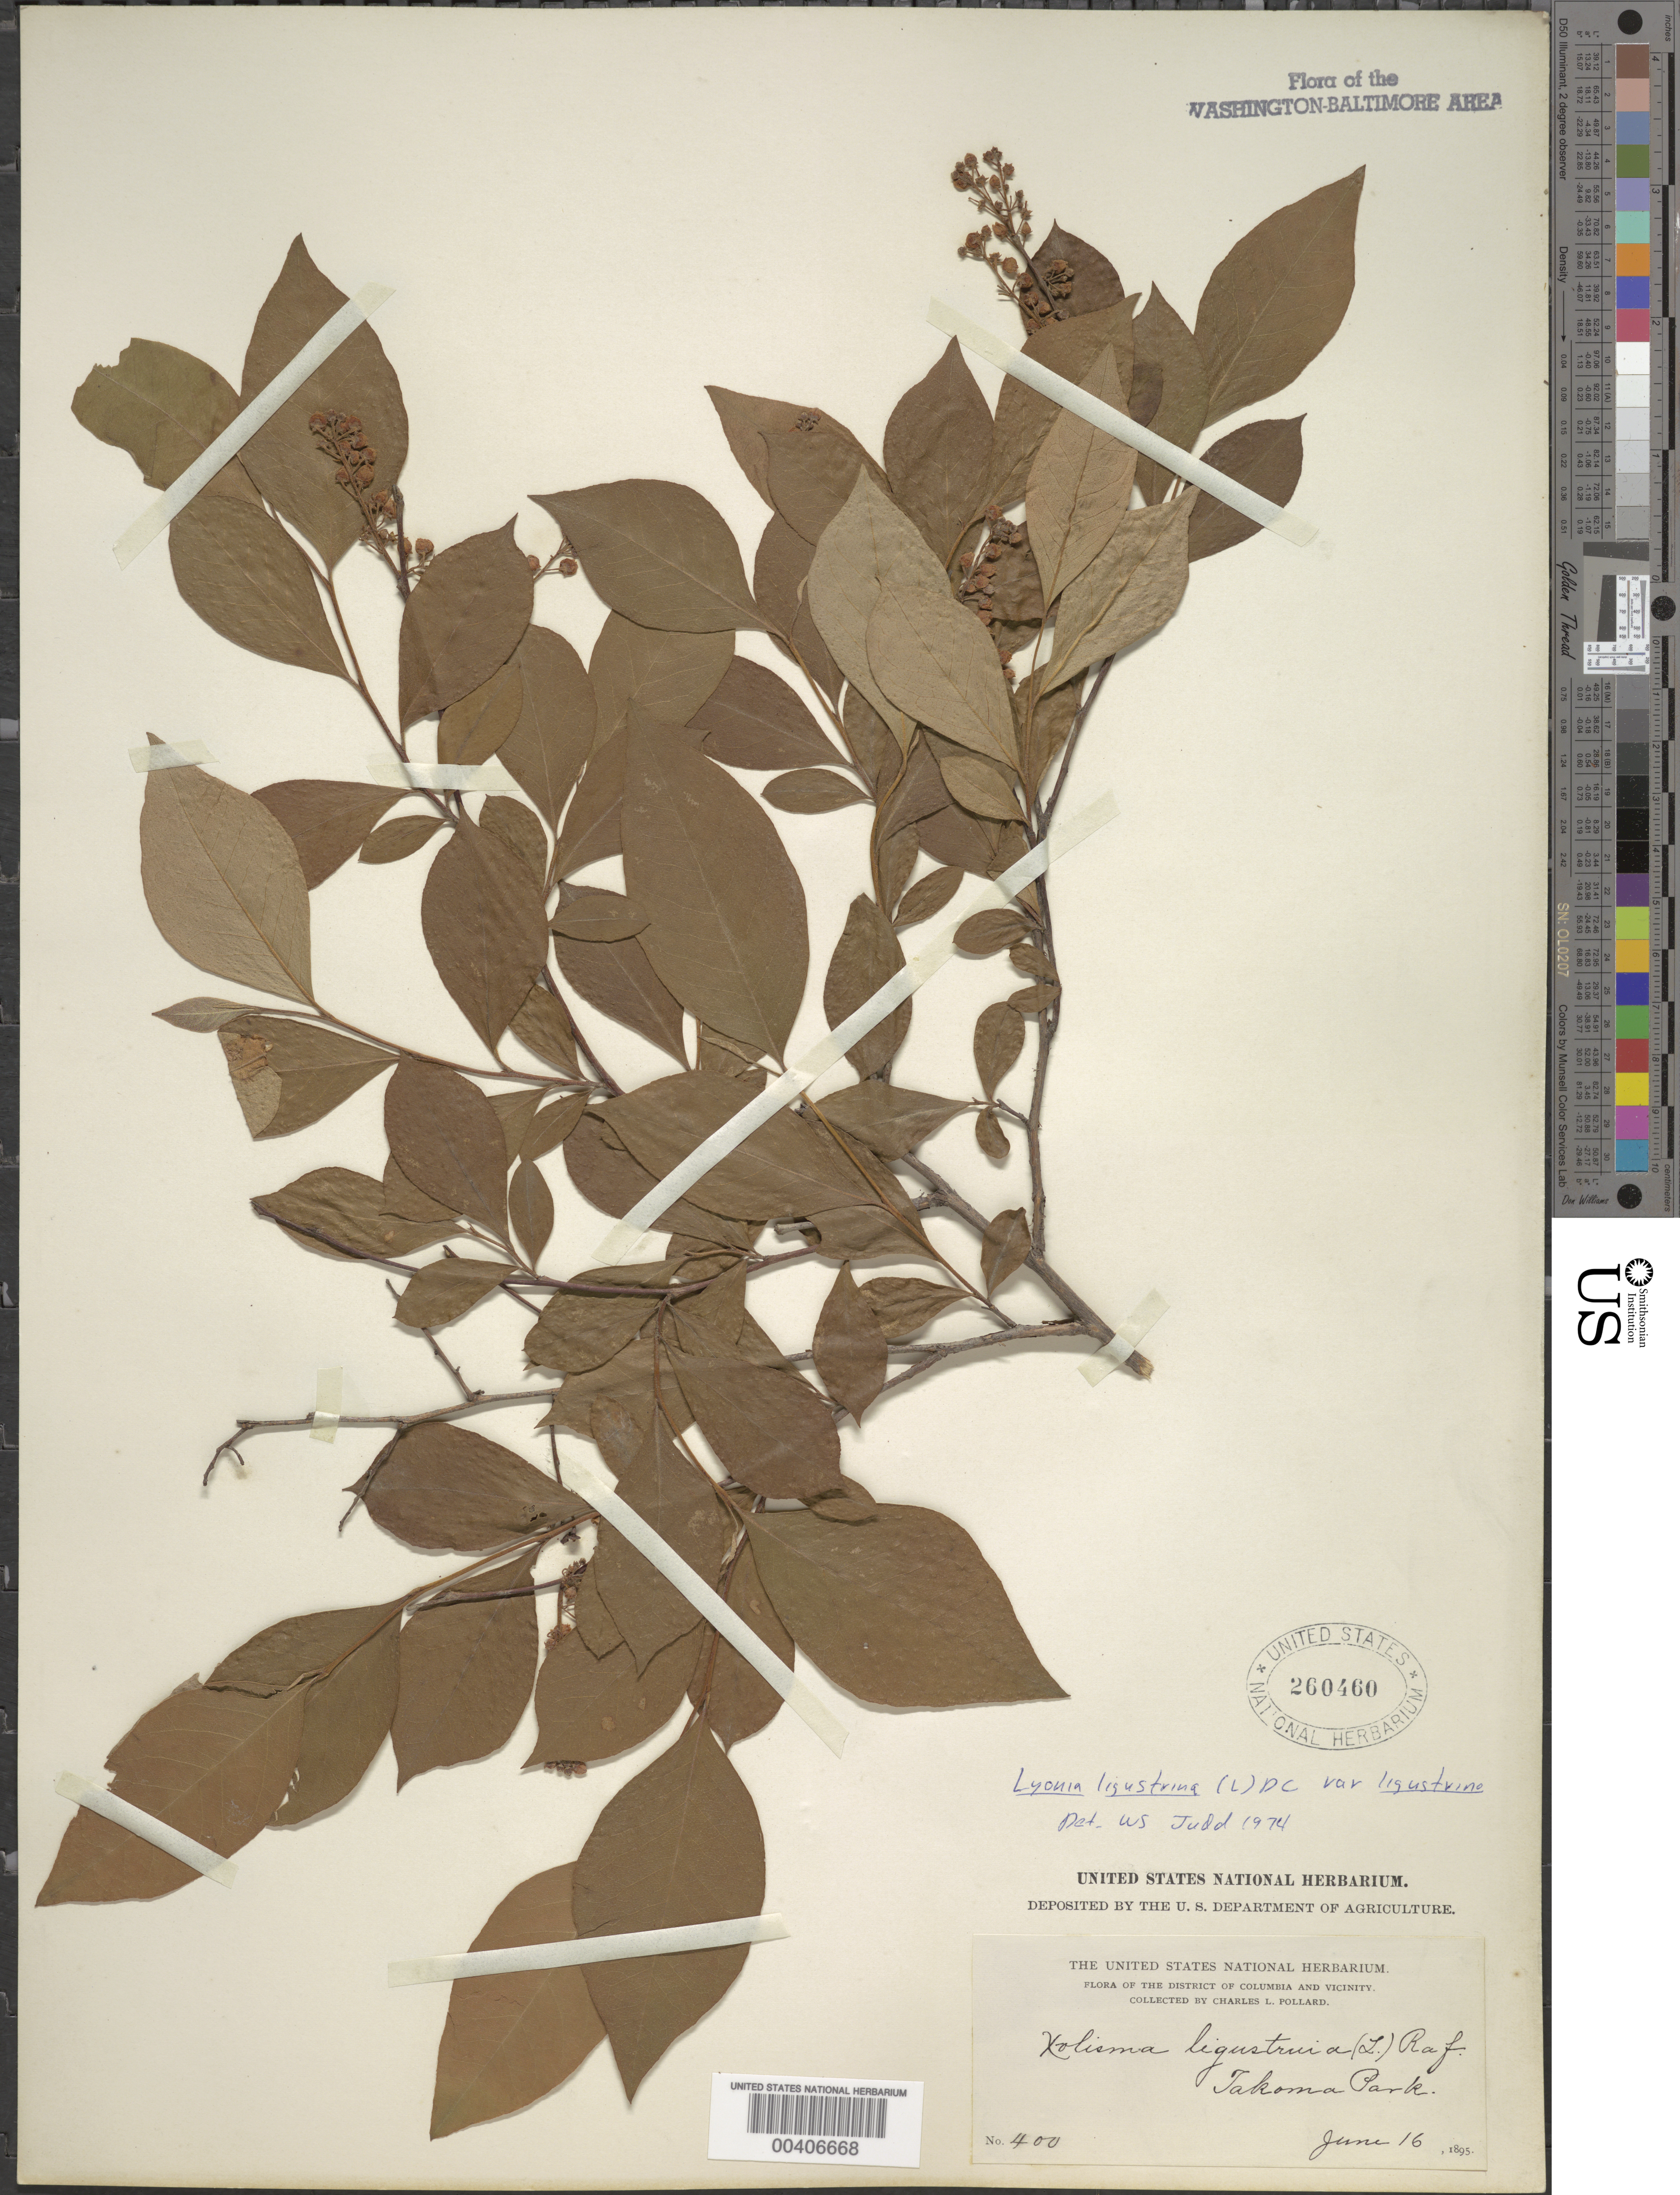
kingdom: Plantae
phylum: Tracheophyta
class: Magnoliopsida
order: Ericales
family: Ericaceae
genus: Lyonia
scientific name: Lyonia ligustrina var. ligustrina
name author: (L.) DC.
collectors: C. L. Pollard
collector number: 400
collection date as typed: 16 Jun 1895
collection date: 1895-06-16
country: United States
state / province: Maryland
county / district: Montgomery / Prince George's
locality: Takoma Park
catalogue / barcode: US 260460